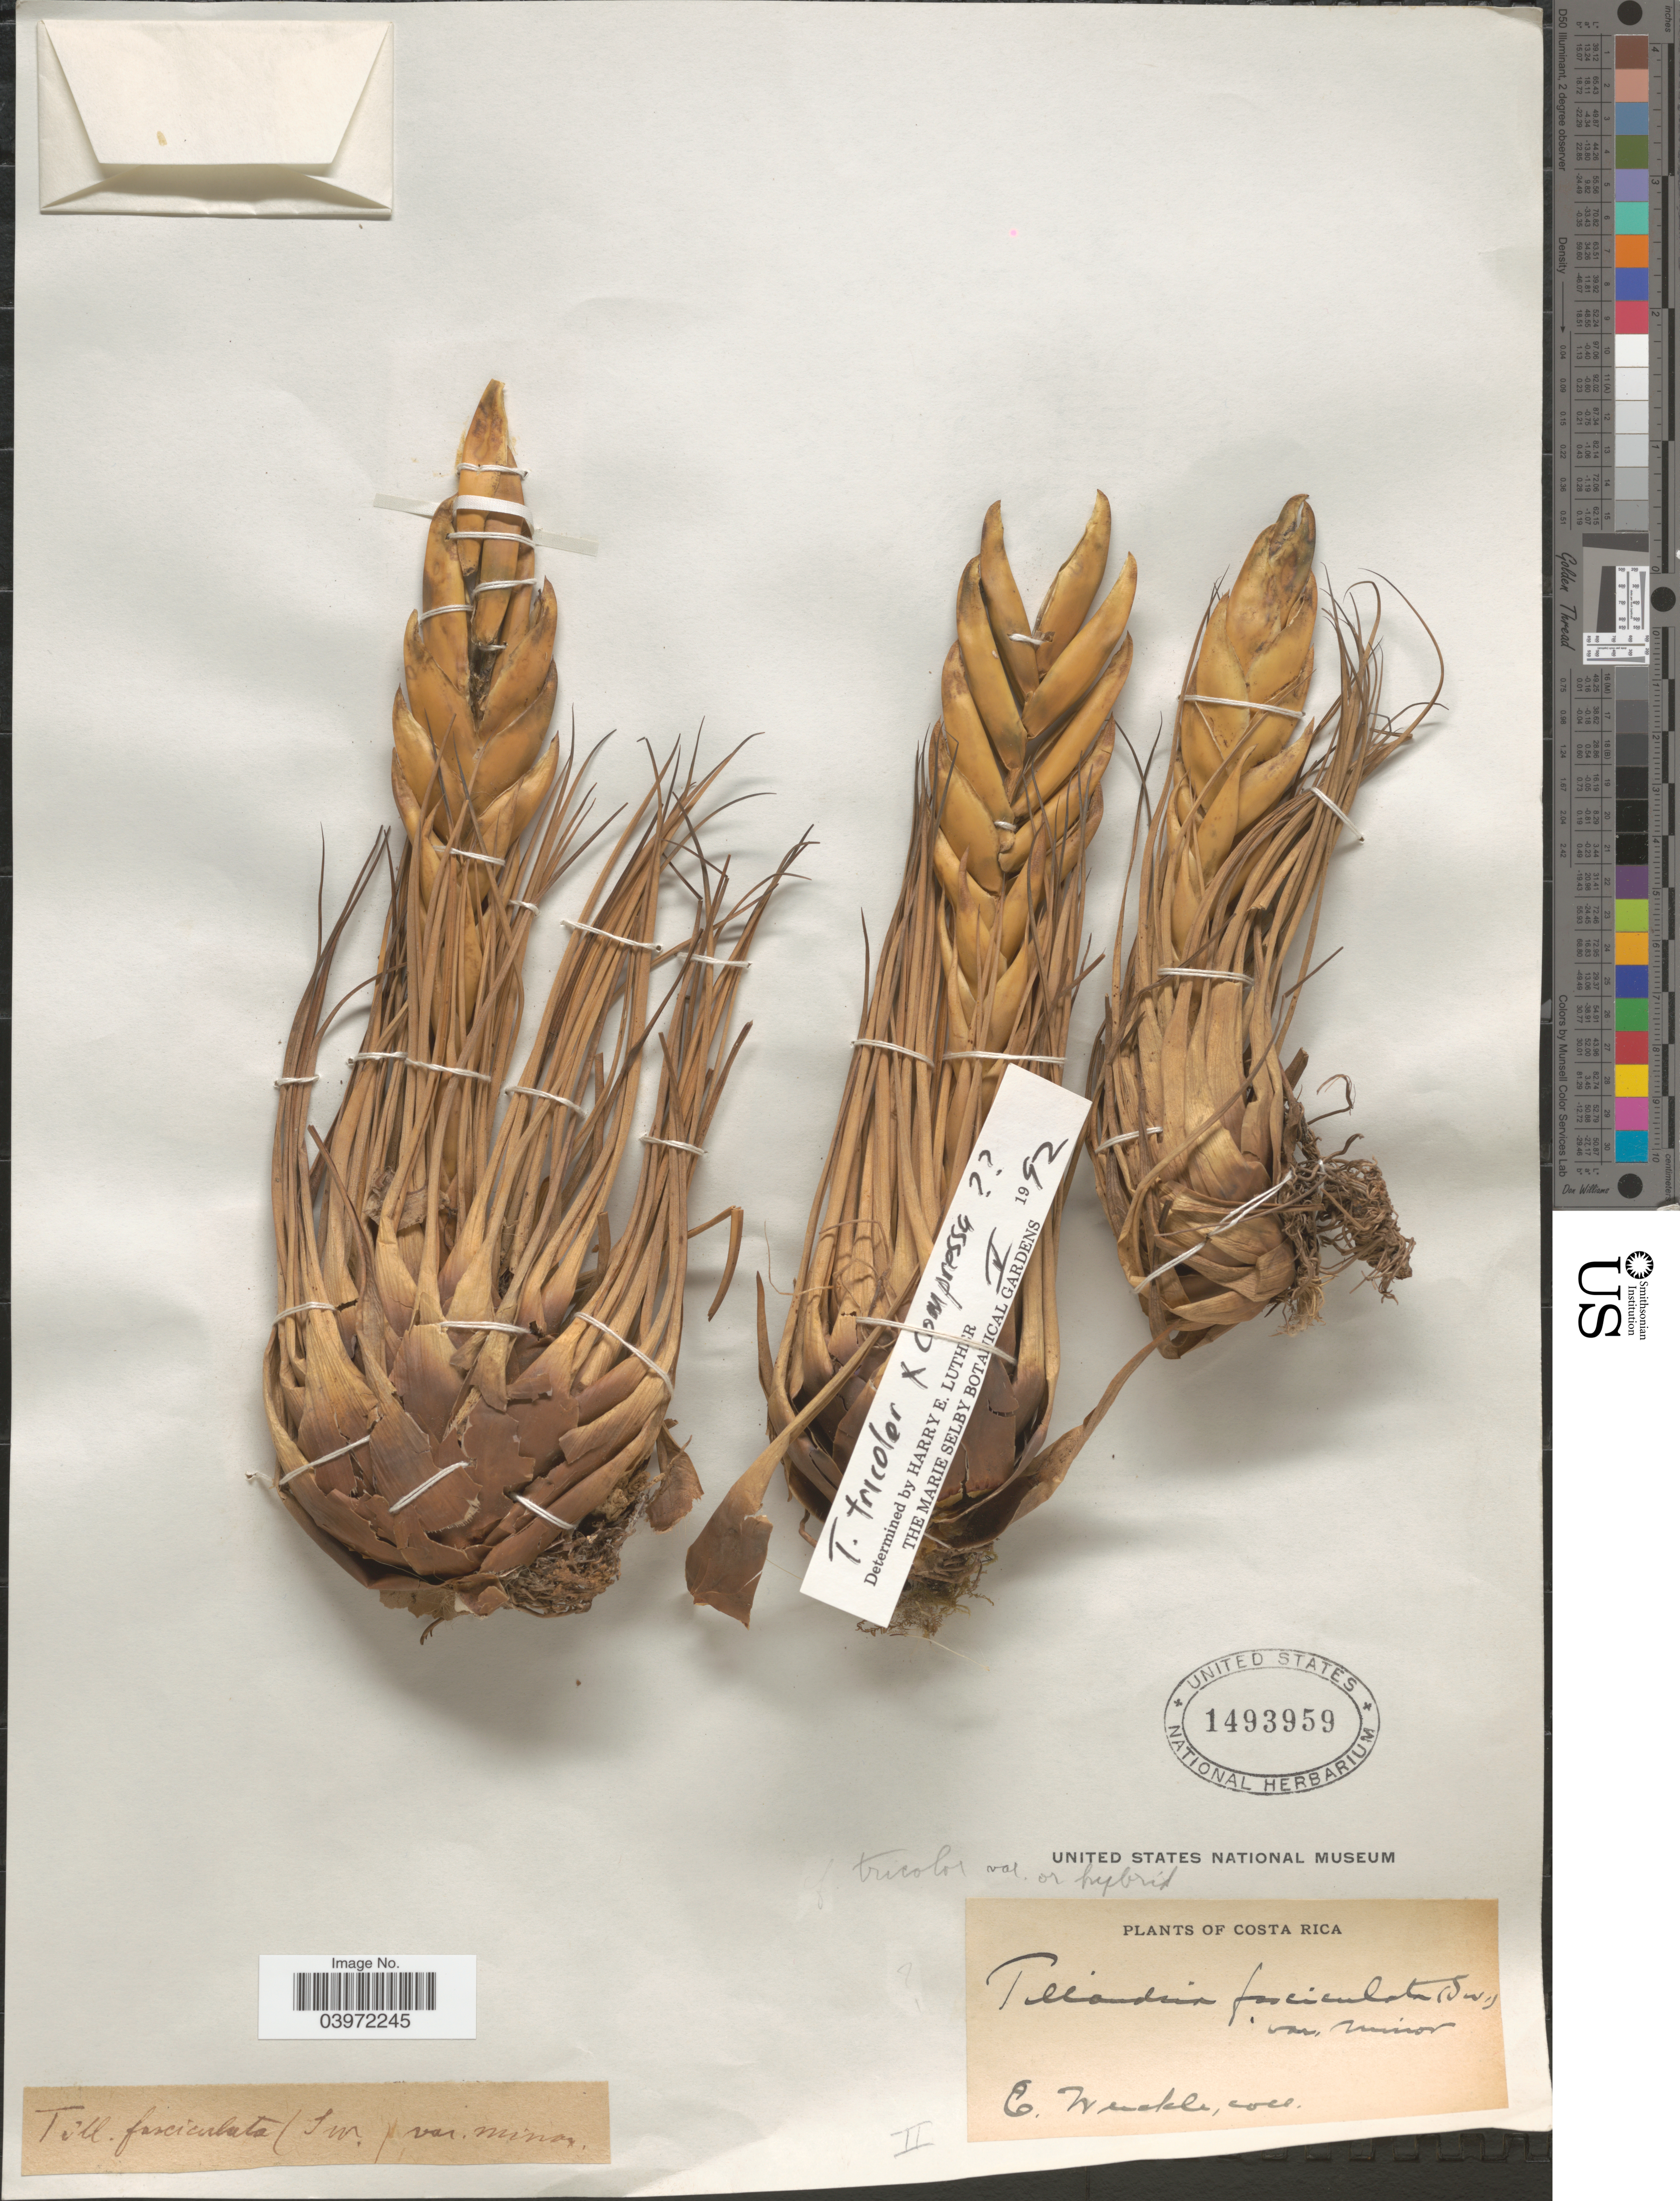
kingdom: Plantae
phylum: Tracheophyta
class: Liliopsida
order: Poales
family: Bromeliaceae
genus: Tillandsia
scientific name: Tillandsia tricolor x T. compressa Bertero ex Schult. & Schult. f.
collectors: C. Wercklé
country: Costa Rica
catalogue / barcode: US 1493959